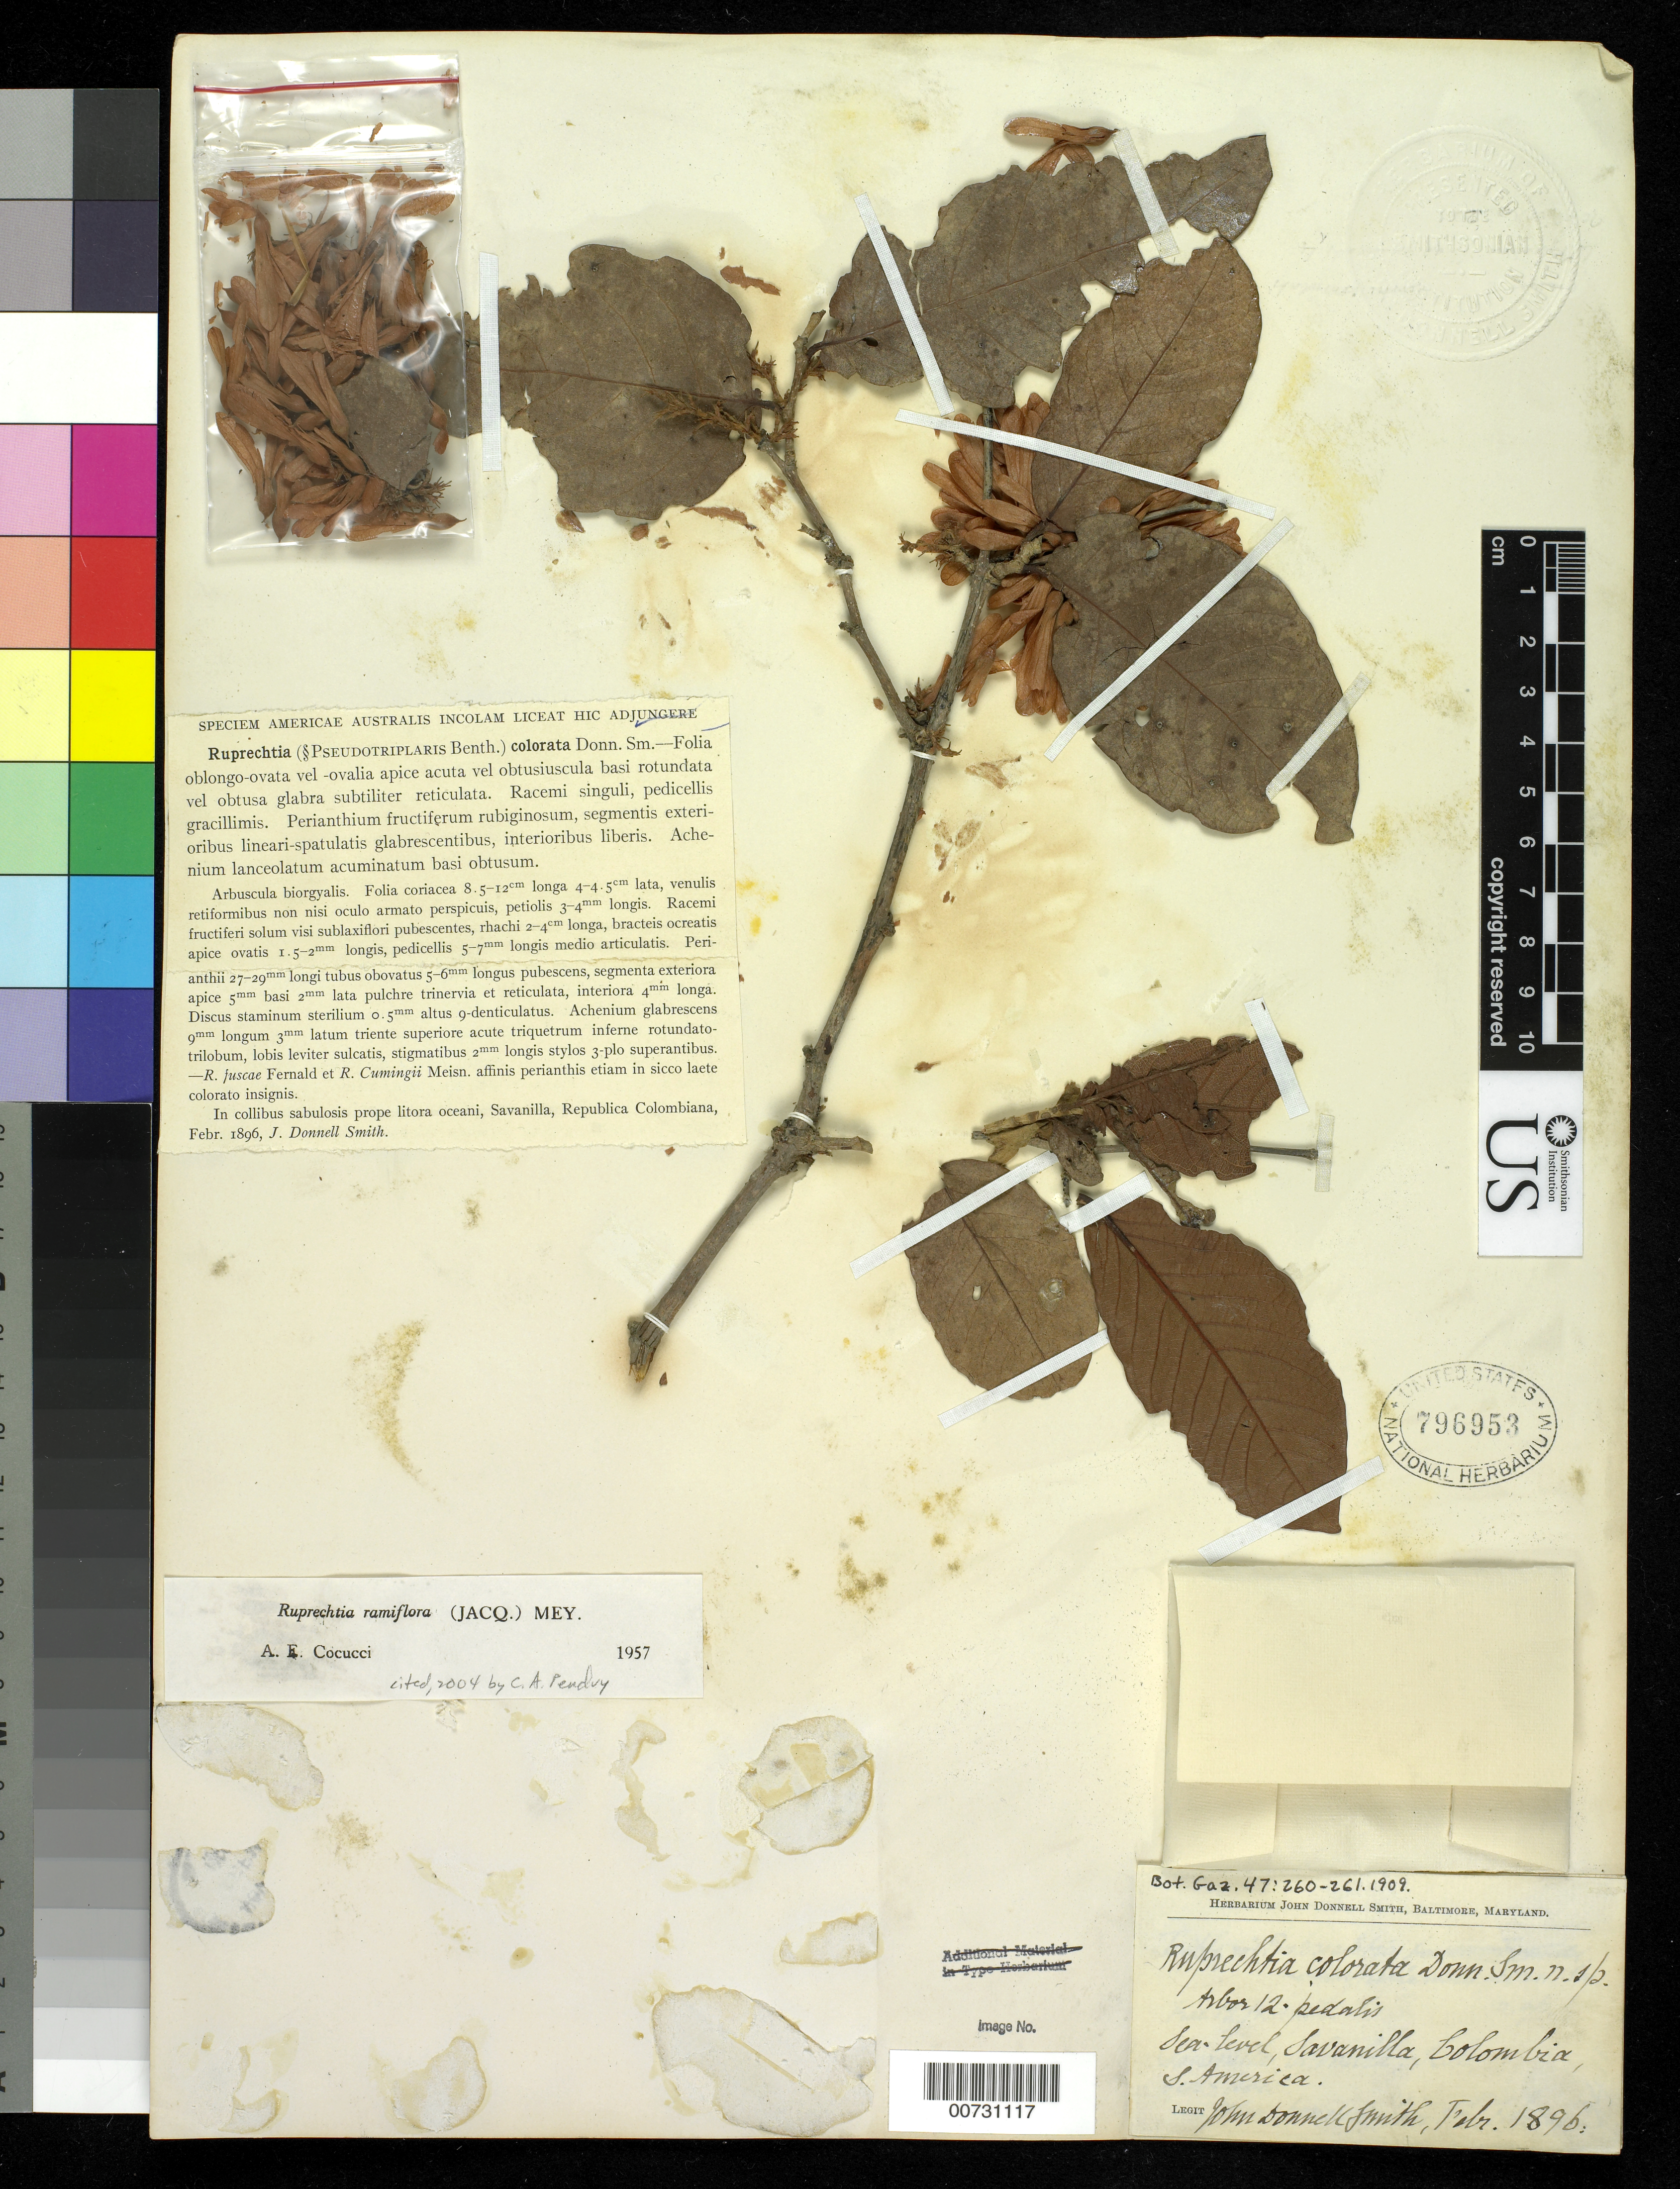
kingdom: Plantae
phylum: Tracheophyta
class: Magnoliopsida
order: Caryophyllales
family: Polygonaceae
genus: Ruprechtia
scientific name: Ruprechtia colorata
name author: Donn. Sm.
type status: Isotype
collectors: J. Donnell Smith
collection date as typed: Feb 1896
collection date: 1896-02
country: Colombia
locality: Sea level, Savanilla.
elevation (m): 0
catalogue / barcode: US 796953